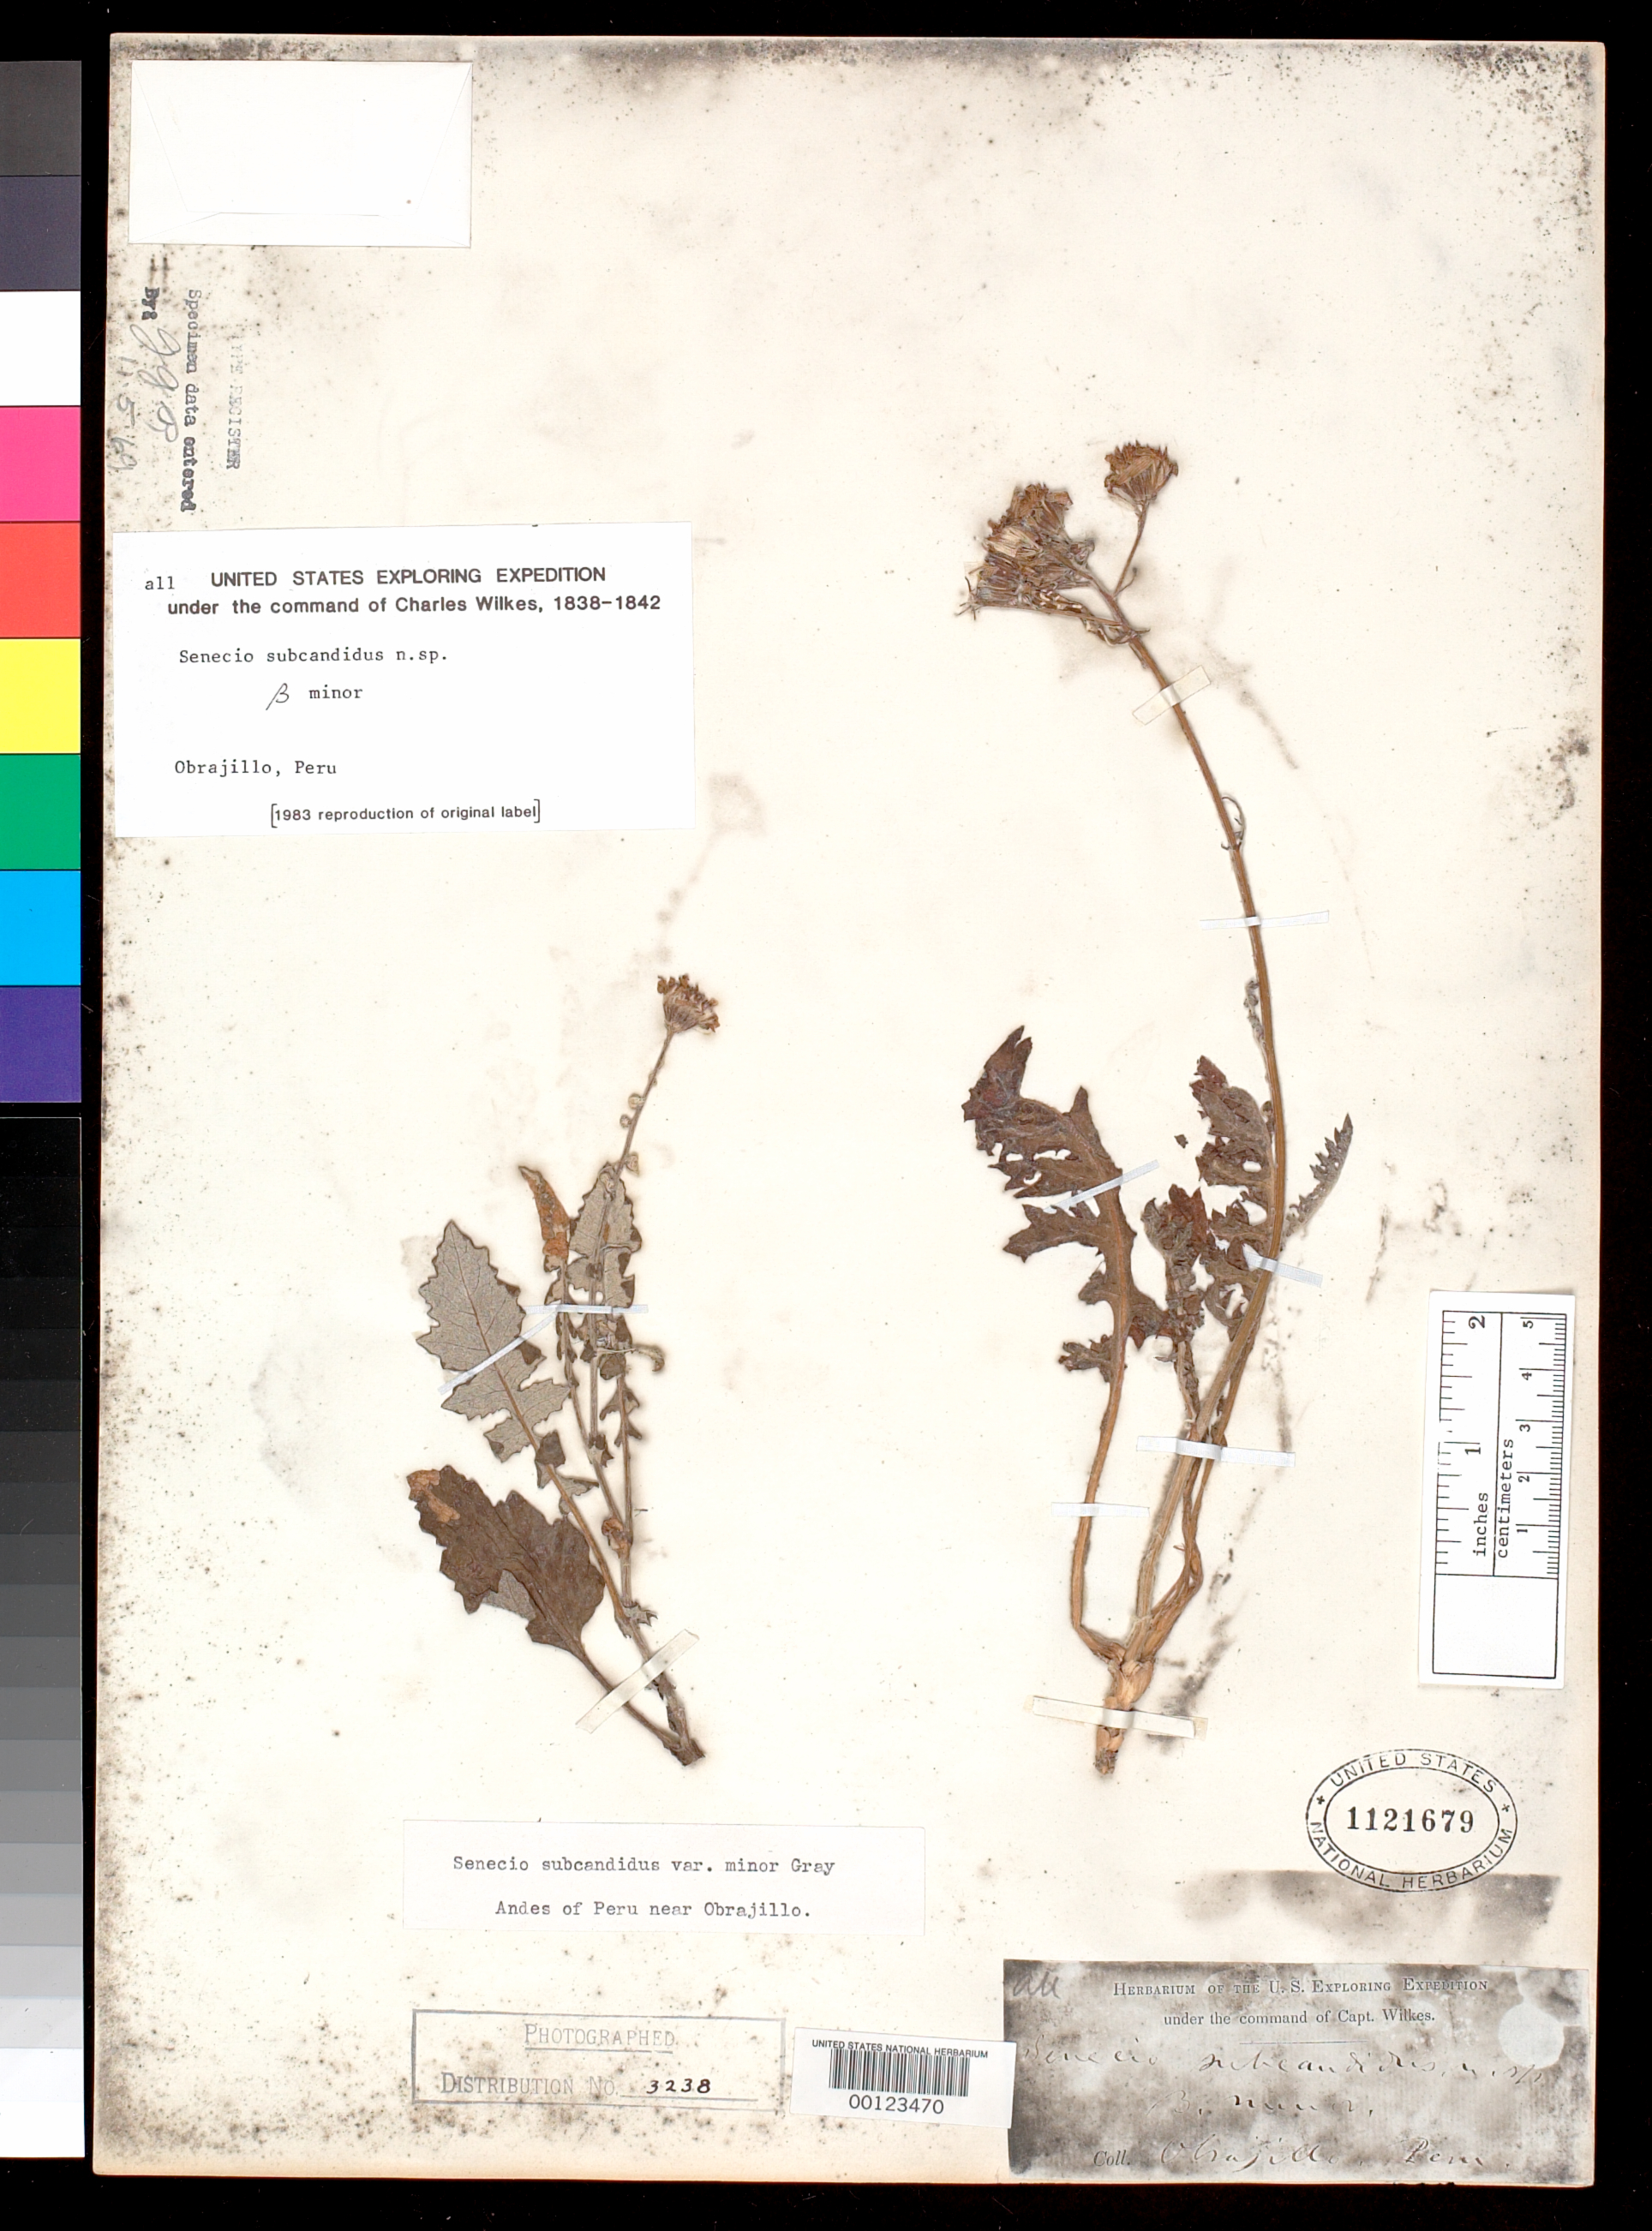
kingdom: Plantae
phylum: Tracheophyta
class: Magnoliopsida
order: Asterales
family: Asteraceae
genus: Senecio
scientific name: Senecio subcandidus var. minor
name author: A. Gray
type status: Holotype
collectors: Wilkes Explor. Exped.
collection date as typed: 1838 to -- --- 1842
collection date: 1838/1842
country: Peru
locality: Obrajillo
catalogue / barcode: US 1121679